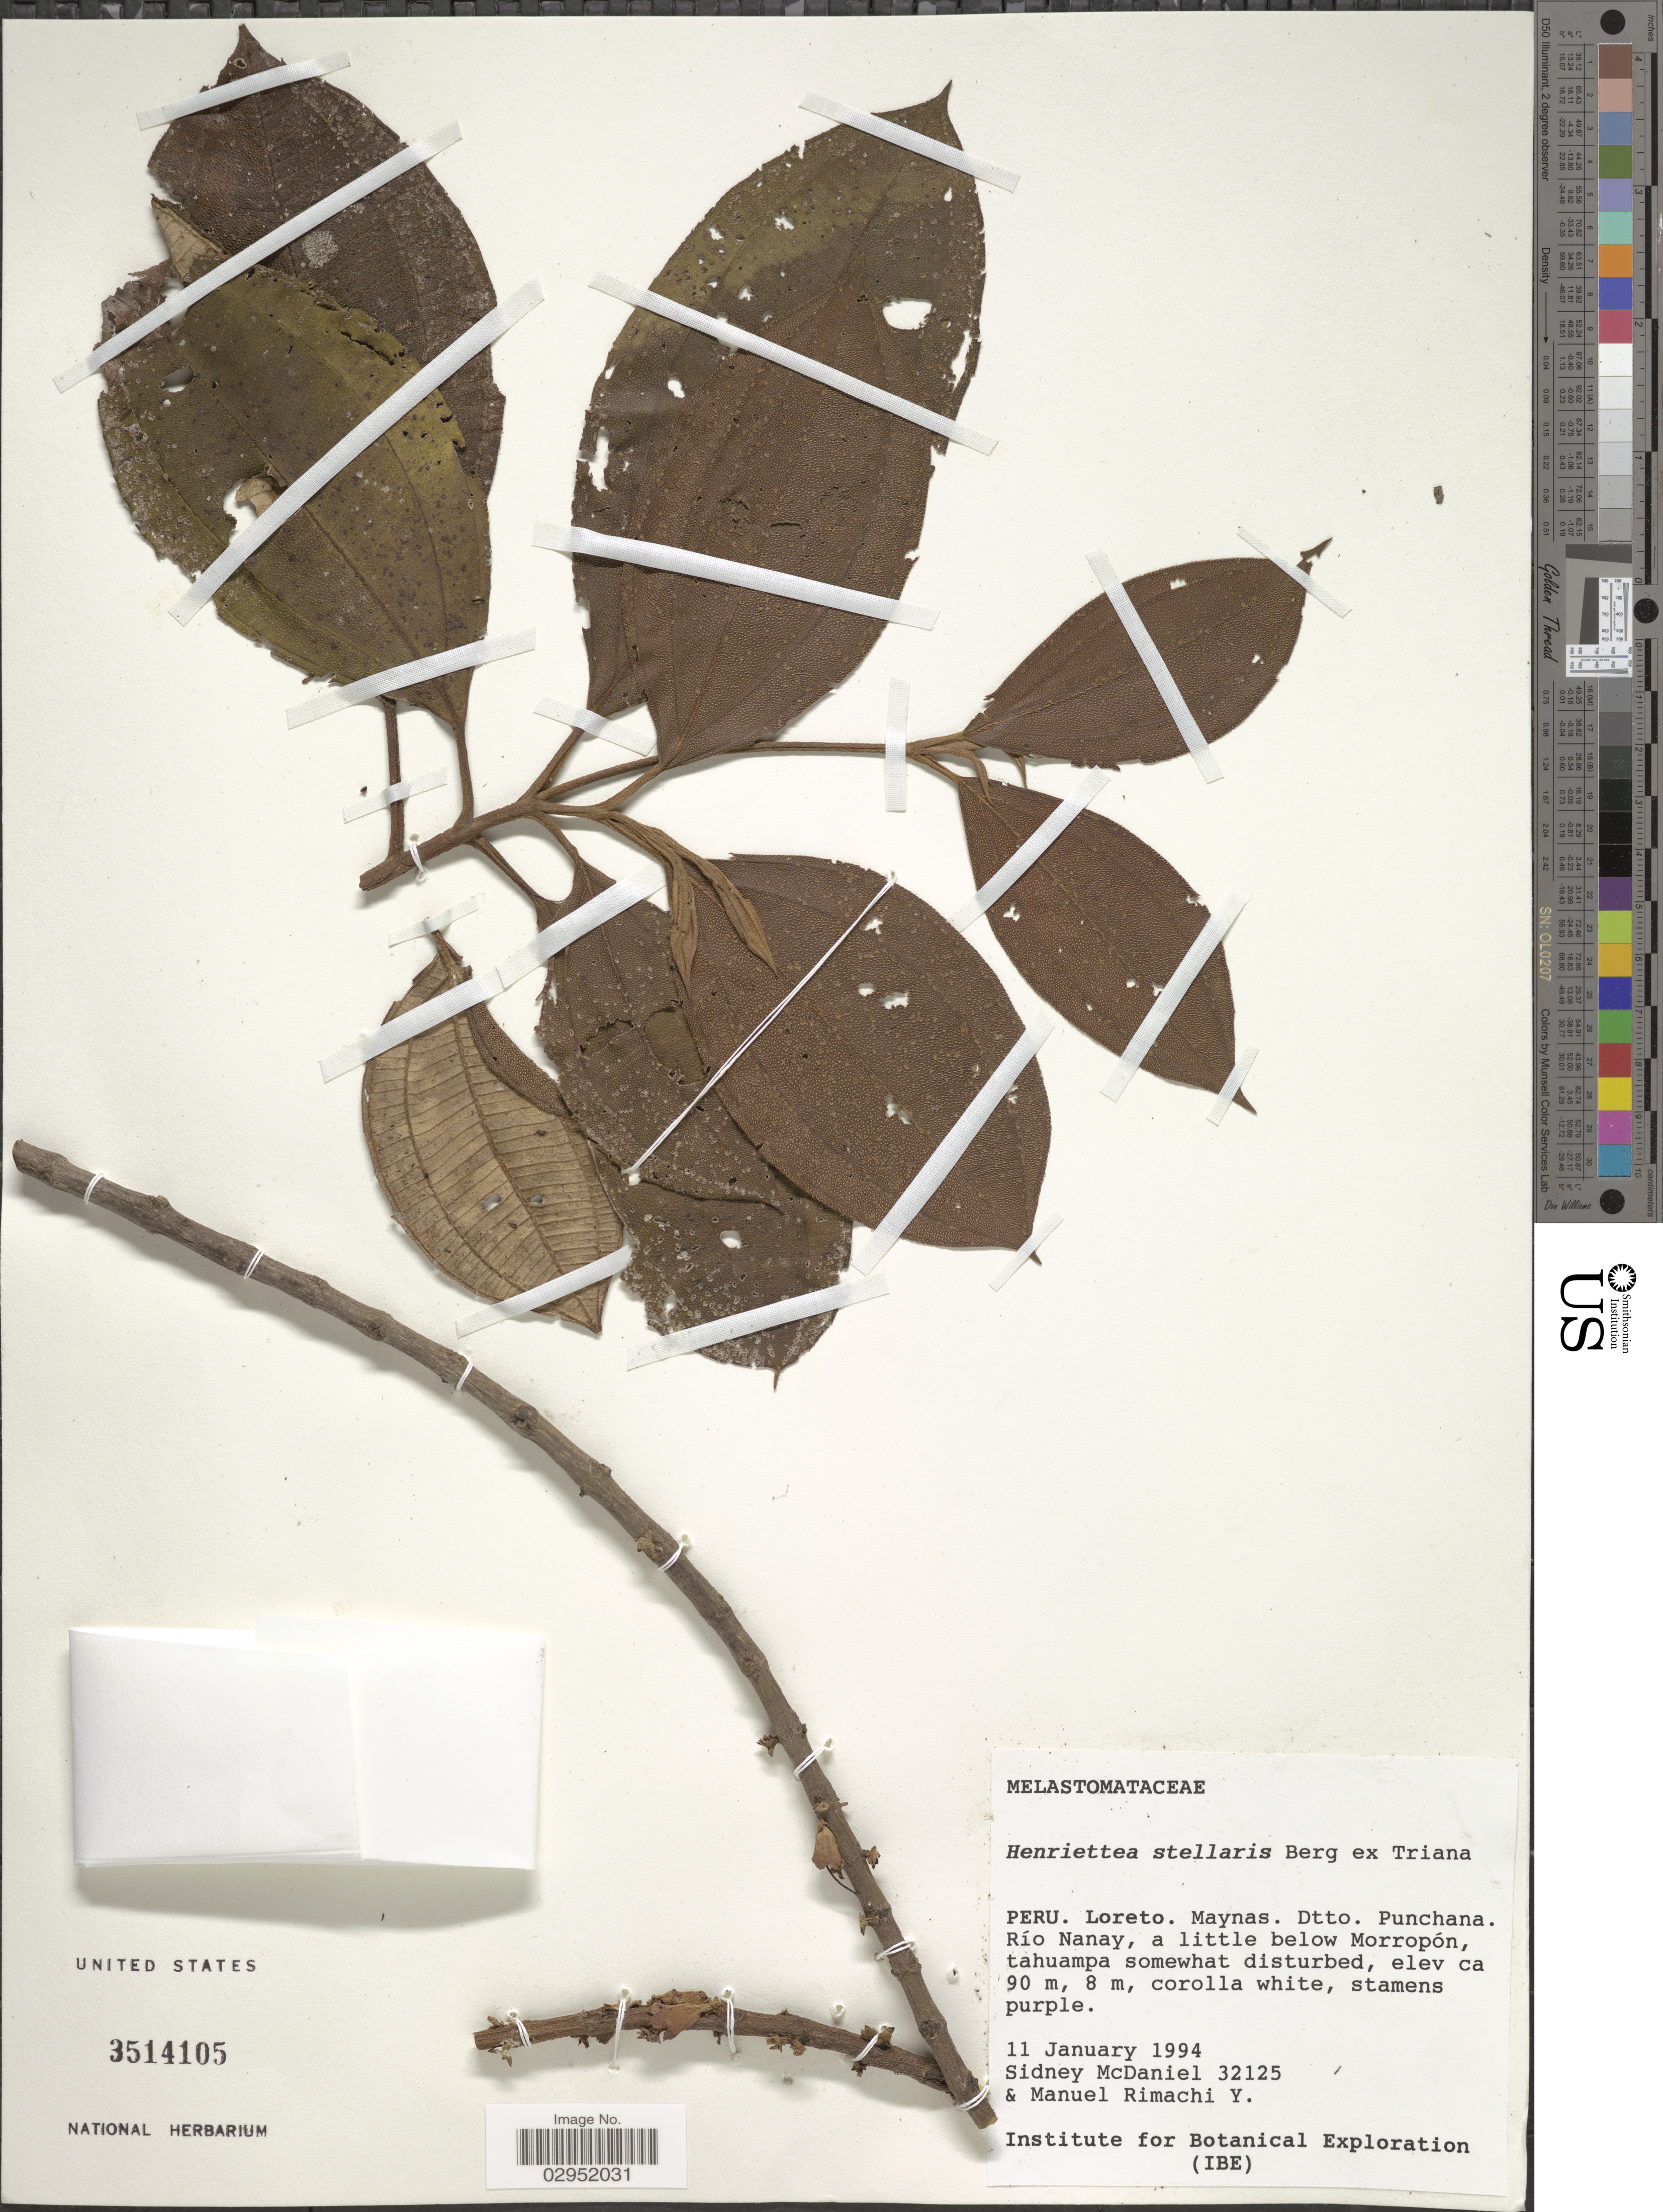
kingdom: Plantae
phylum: Tracheophyta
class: Magnoliopsida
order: Myrtales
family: Melastomataceae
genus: Henriettea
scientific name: Henriettea stellaris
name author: O. Berg ex Triana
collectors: S. McDaniel & M. Rimachi Y.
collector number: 32125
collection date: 1994-01-11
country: Peru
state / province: Loreto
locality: Maynas: Dtto. Punchana. Río Nanay, a little below Morropón, tahuampa somewhat disturbed.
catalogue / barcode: US 3514105